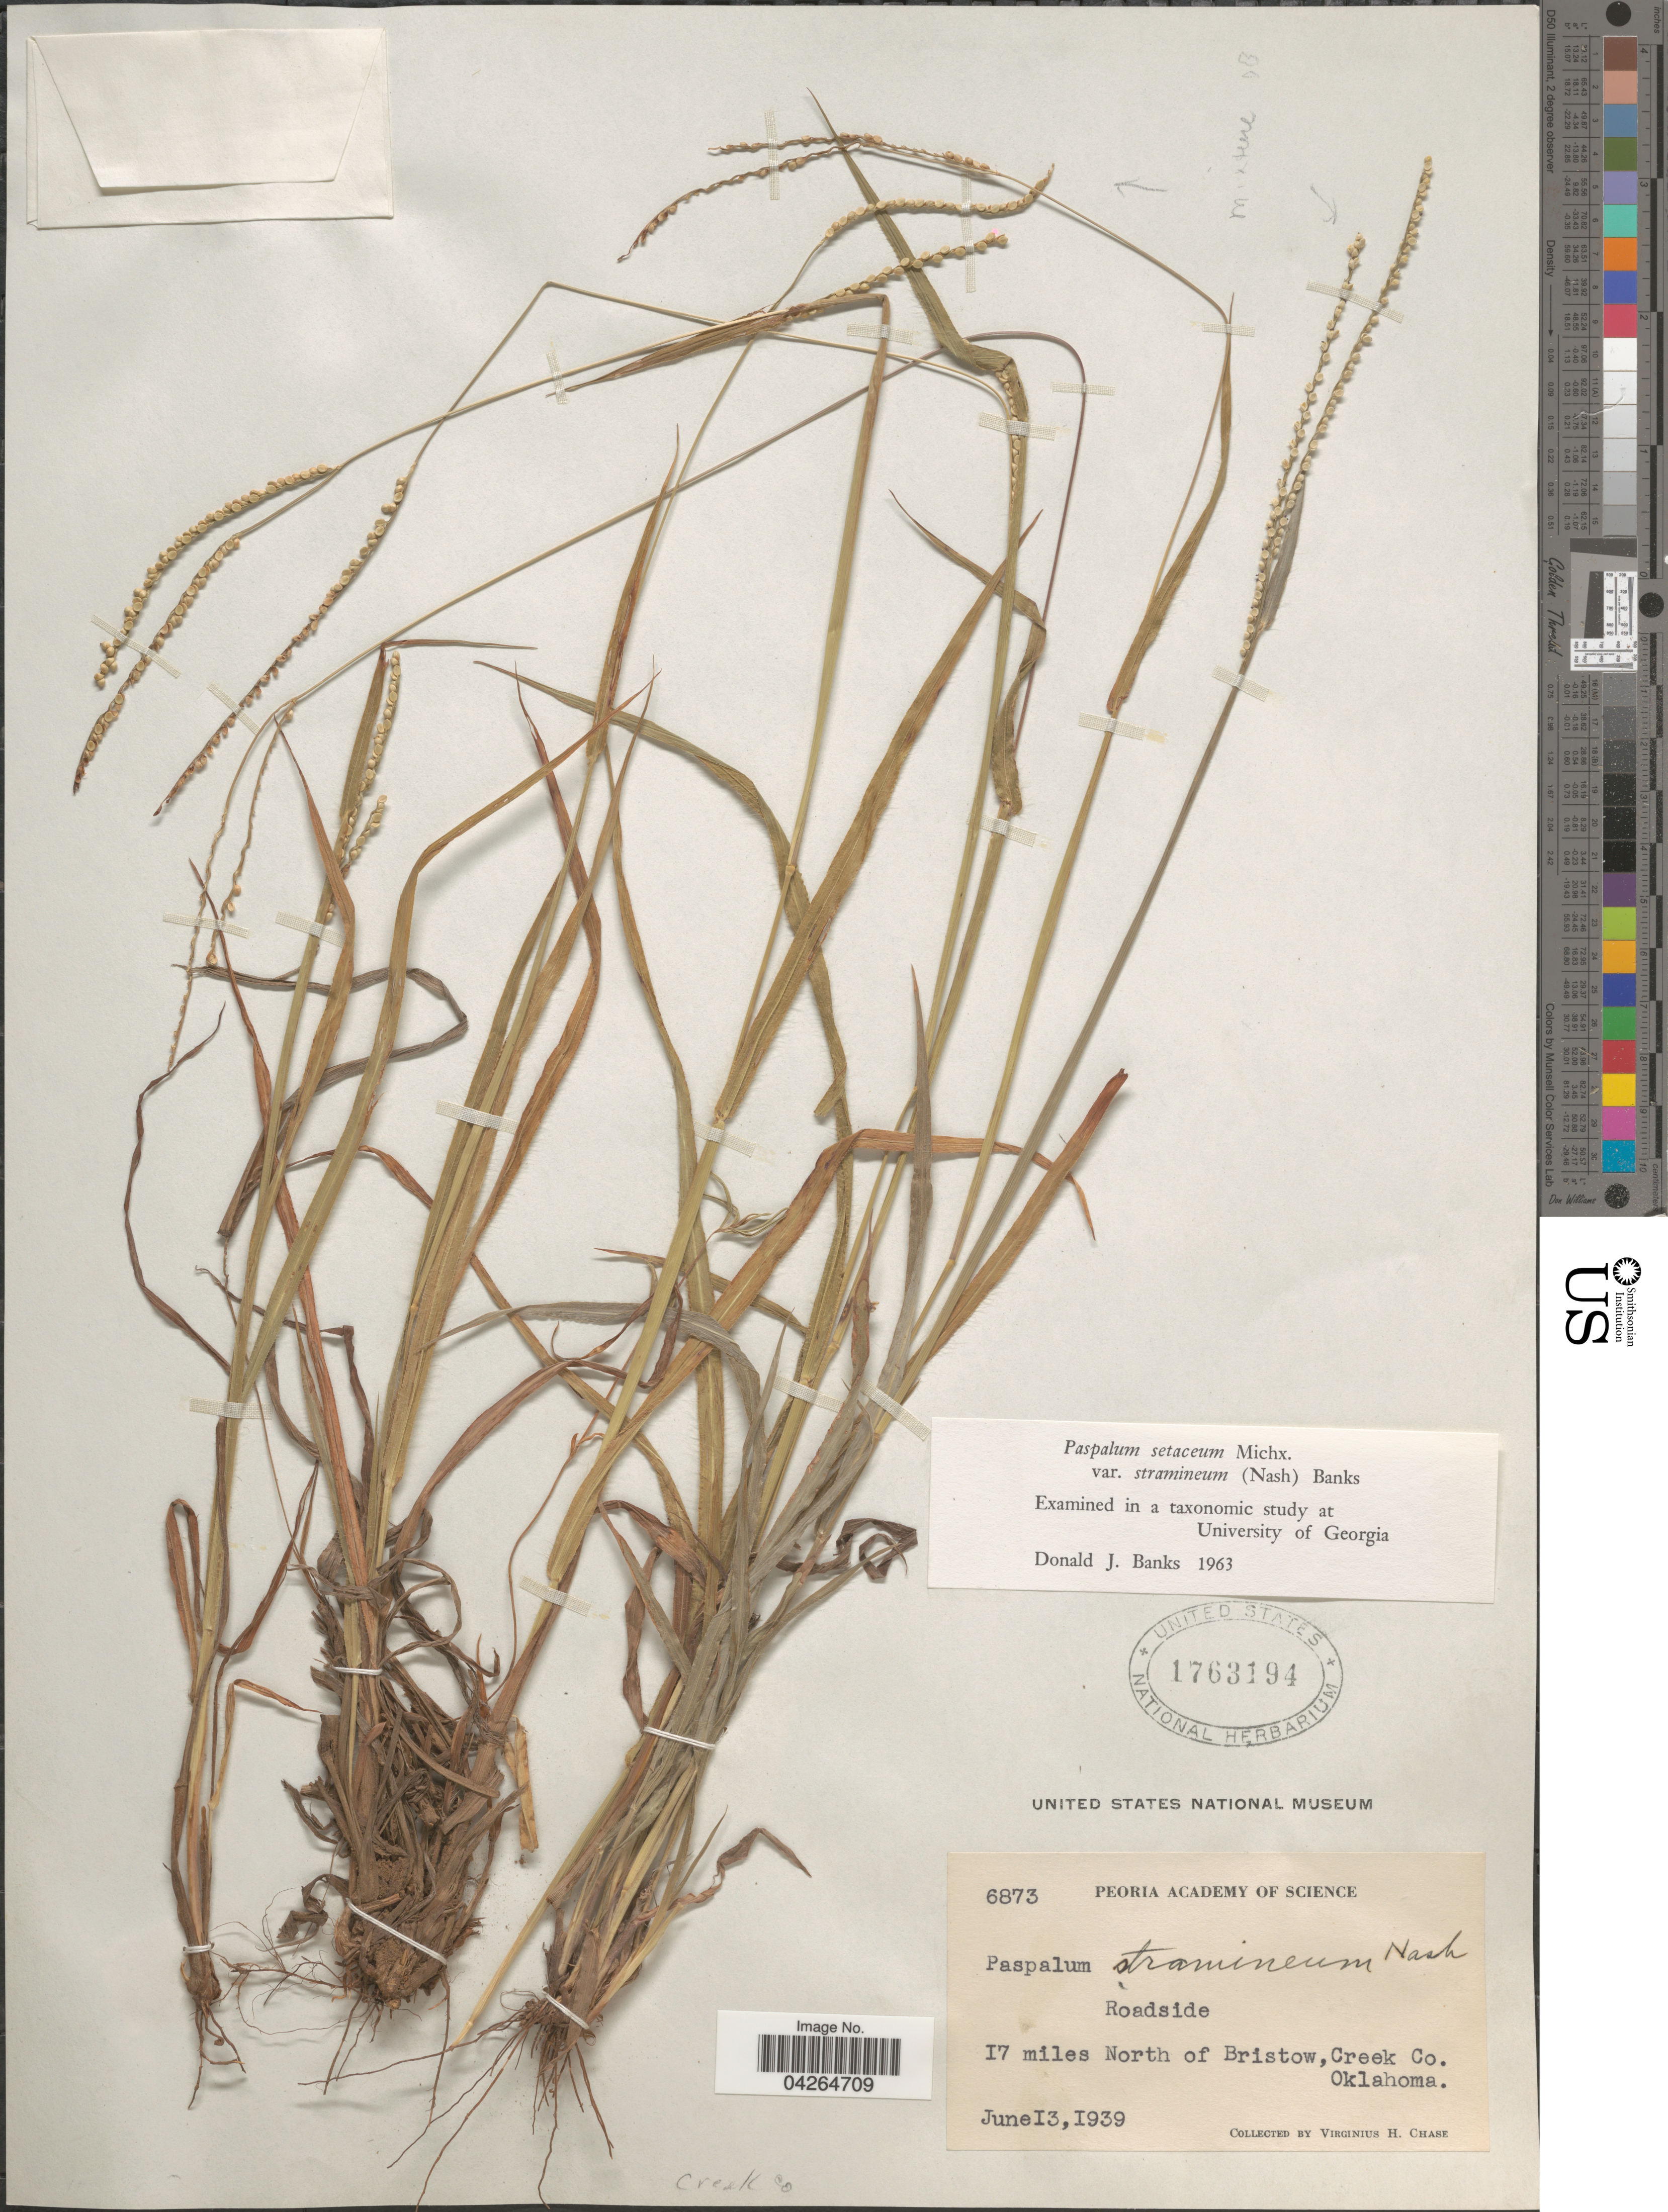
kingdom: Plantae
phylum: Tracheophyta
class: Liliopsida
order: Poales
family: Poaceae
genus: Paspalum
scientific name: Paspalum setaceum var. stramineum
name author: (Nash) D.J. Banks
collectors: V. H. Chase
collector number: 6873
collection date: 1939-06-13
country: United States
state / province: Oklahoma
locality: Roadside. 17 miles North of Bristow, Creek Co.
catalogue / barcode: US 1763194